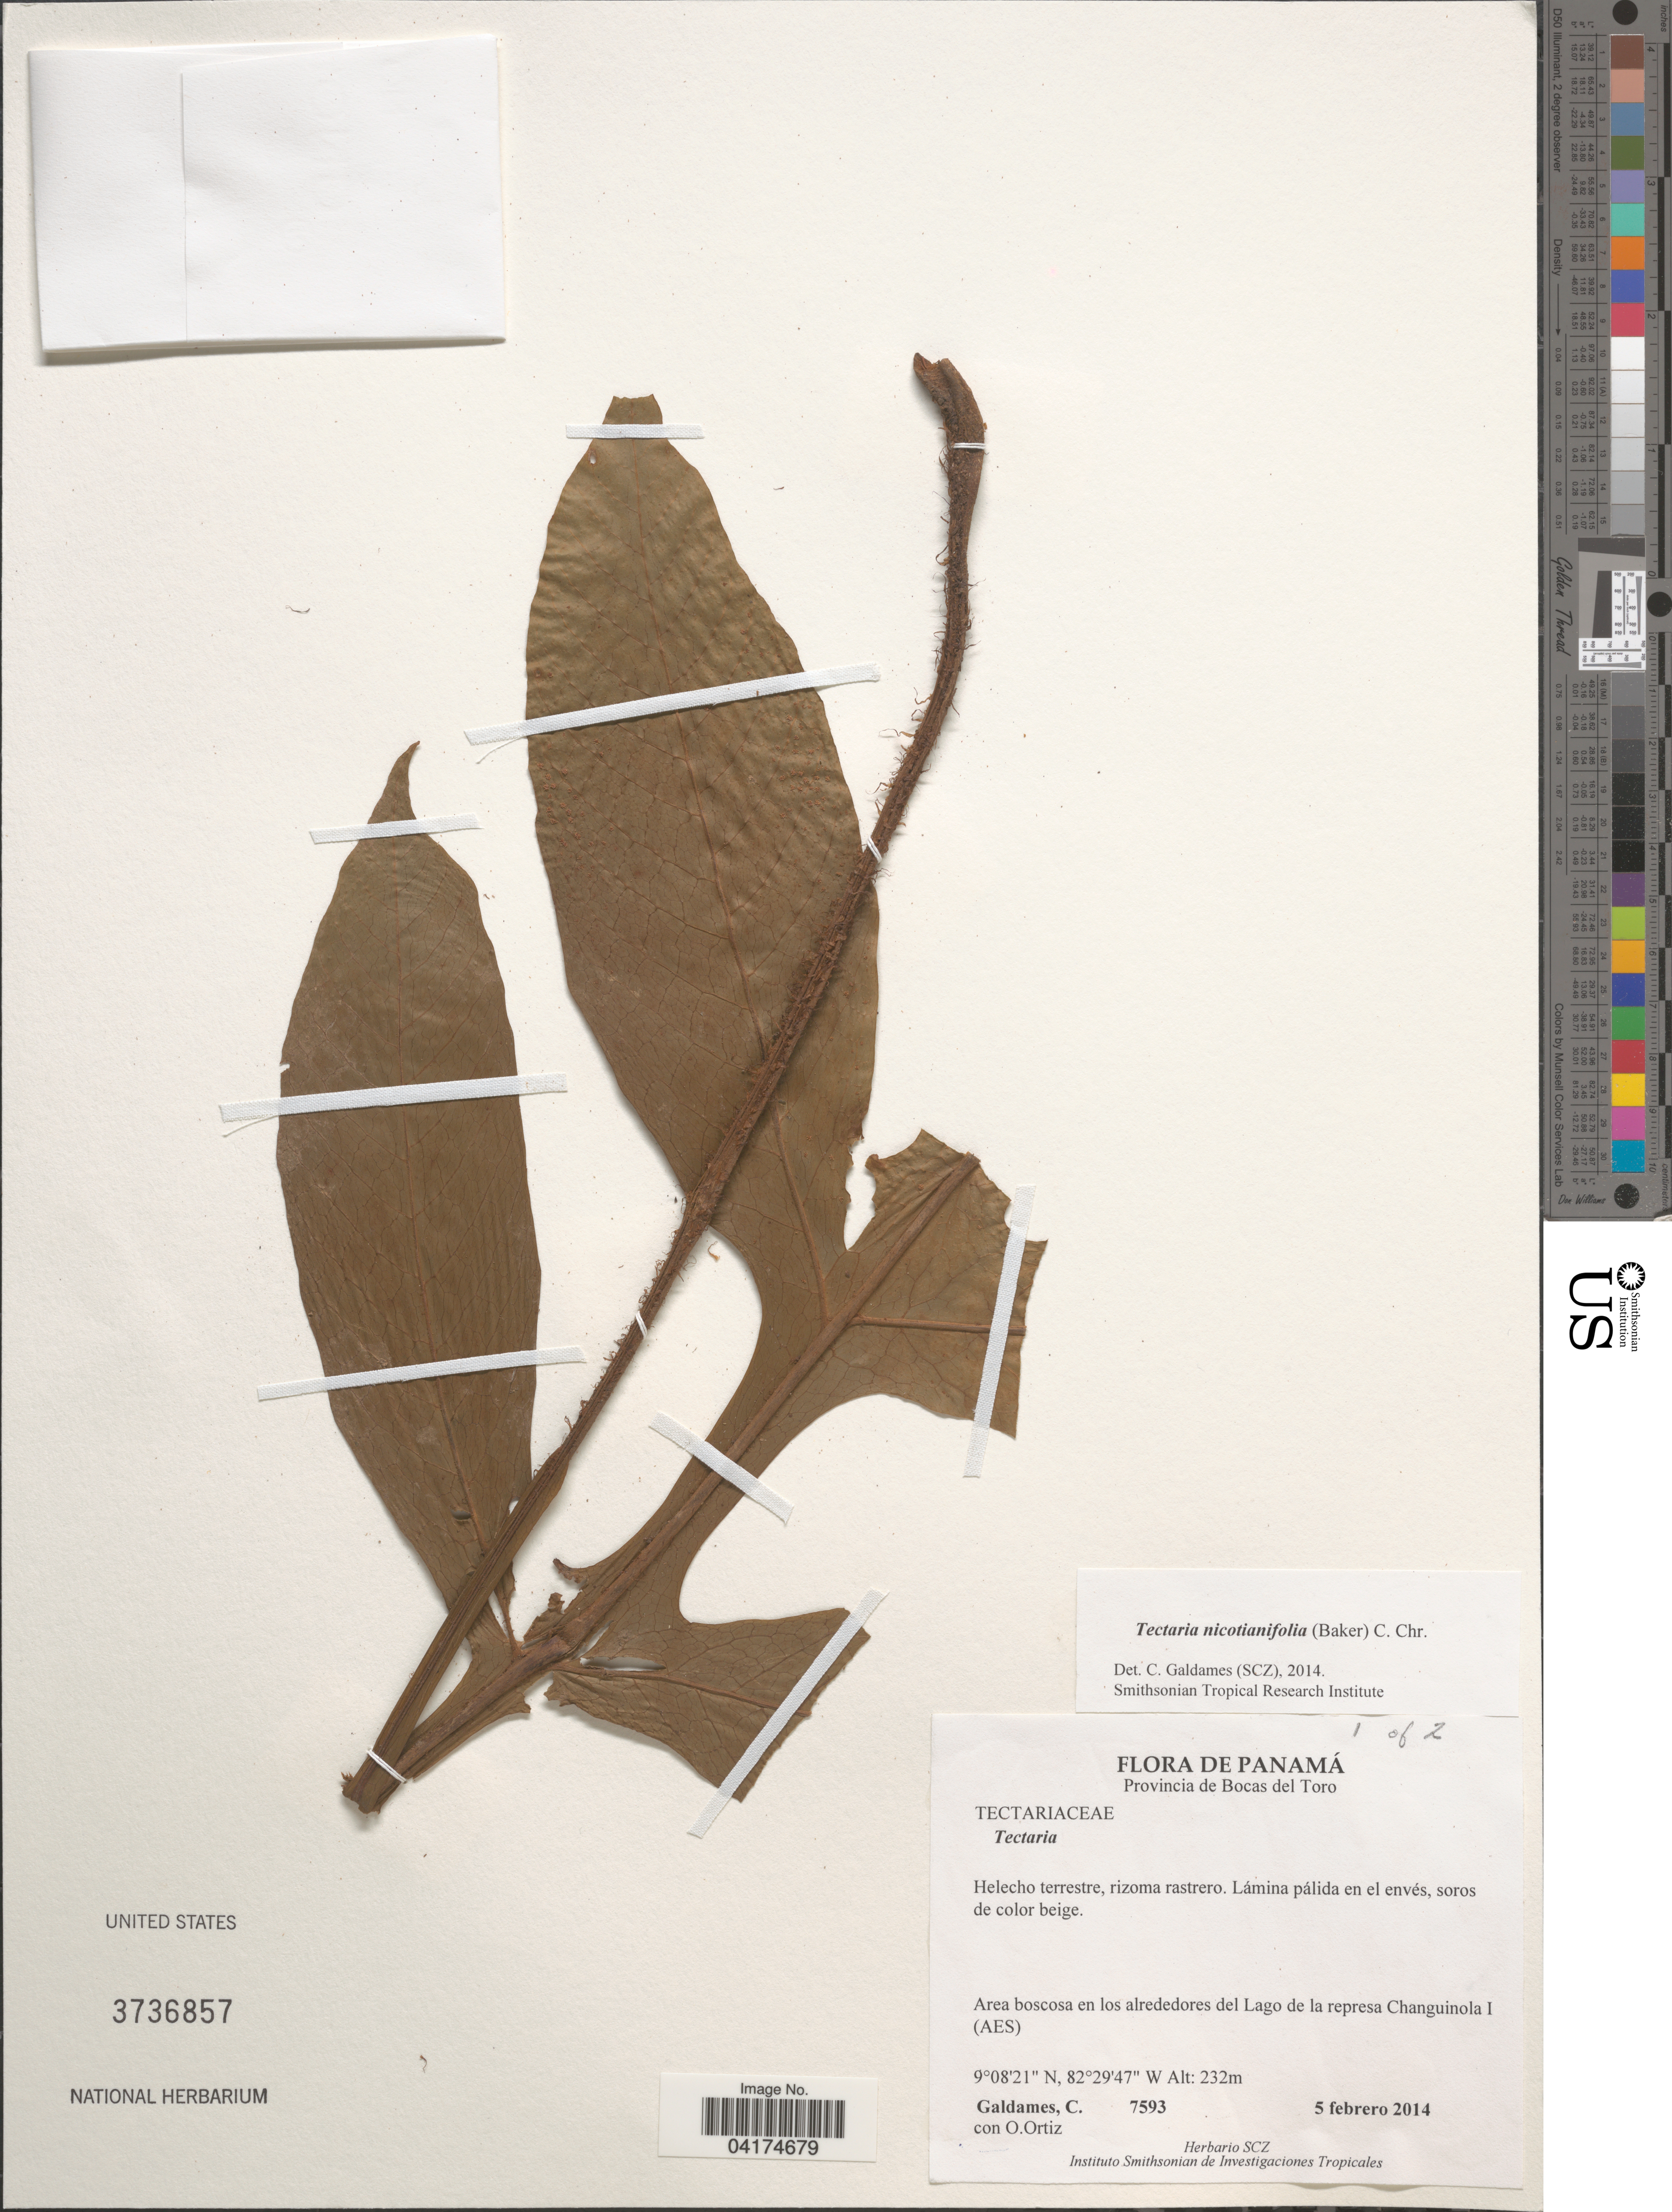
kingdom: Plantae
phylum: Tracheophyta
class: Polypodiopsida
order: Polypodiales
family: Tectariaceae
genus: Tectaria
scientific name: Tectaria nicotianifolia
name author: (Baker) C. Chr.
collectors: C. Galdames & O. O. Ortiz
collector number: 7593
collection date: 2014-02-05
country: Panama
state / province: Bocas del Toro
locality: Area boscosa en los alrededores del Lago de la represa Changuinola I (AES).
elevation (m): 232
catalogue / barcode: US 3736857